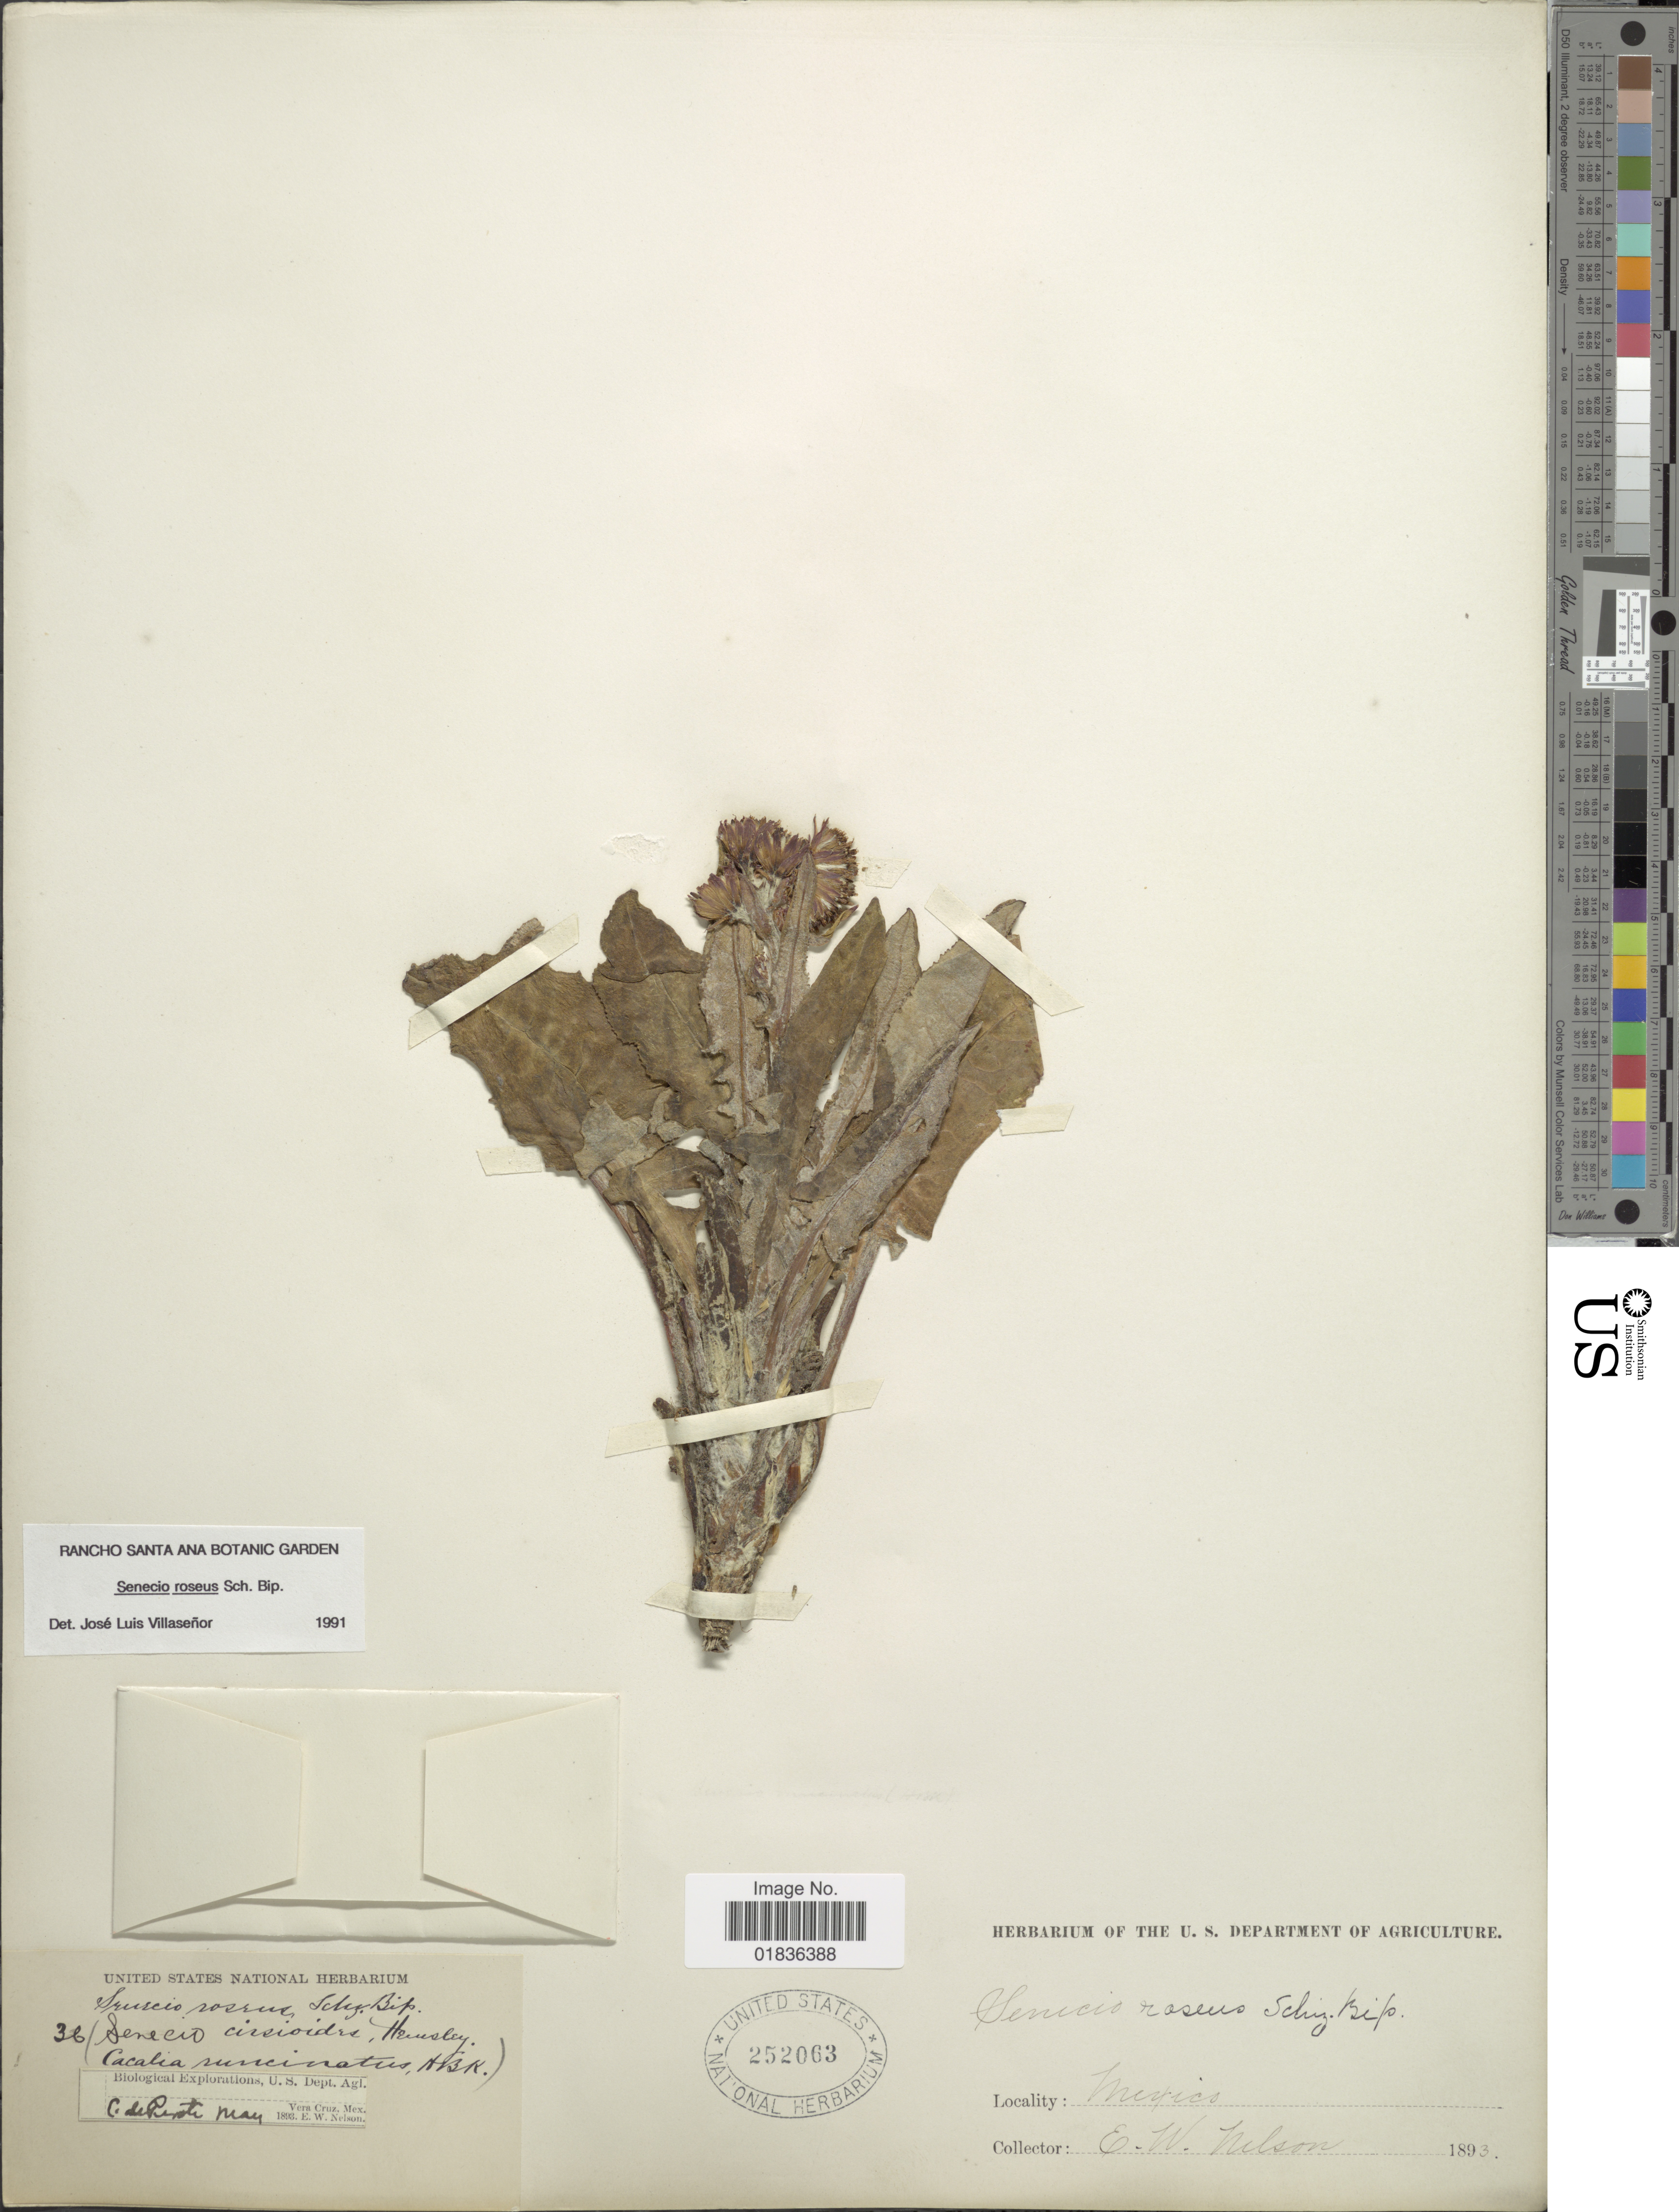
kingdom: Plantae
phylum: Tracheophyta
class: Magnoliopsida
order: Asterales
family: Asteraceae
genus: Senecio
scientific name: Senecio roseus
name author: Sch. Bip.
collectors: E. W. Nelson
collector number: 36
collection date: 1893-05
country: Mexico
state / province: Veracruz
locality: Vera Cruz, C. de Perote.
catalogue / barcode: US 252063